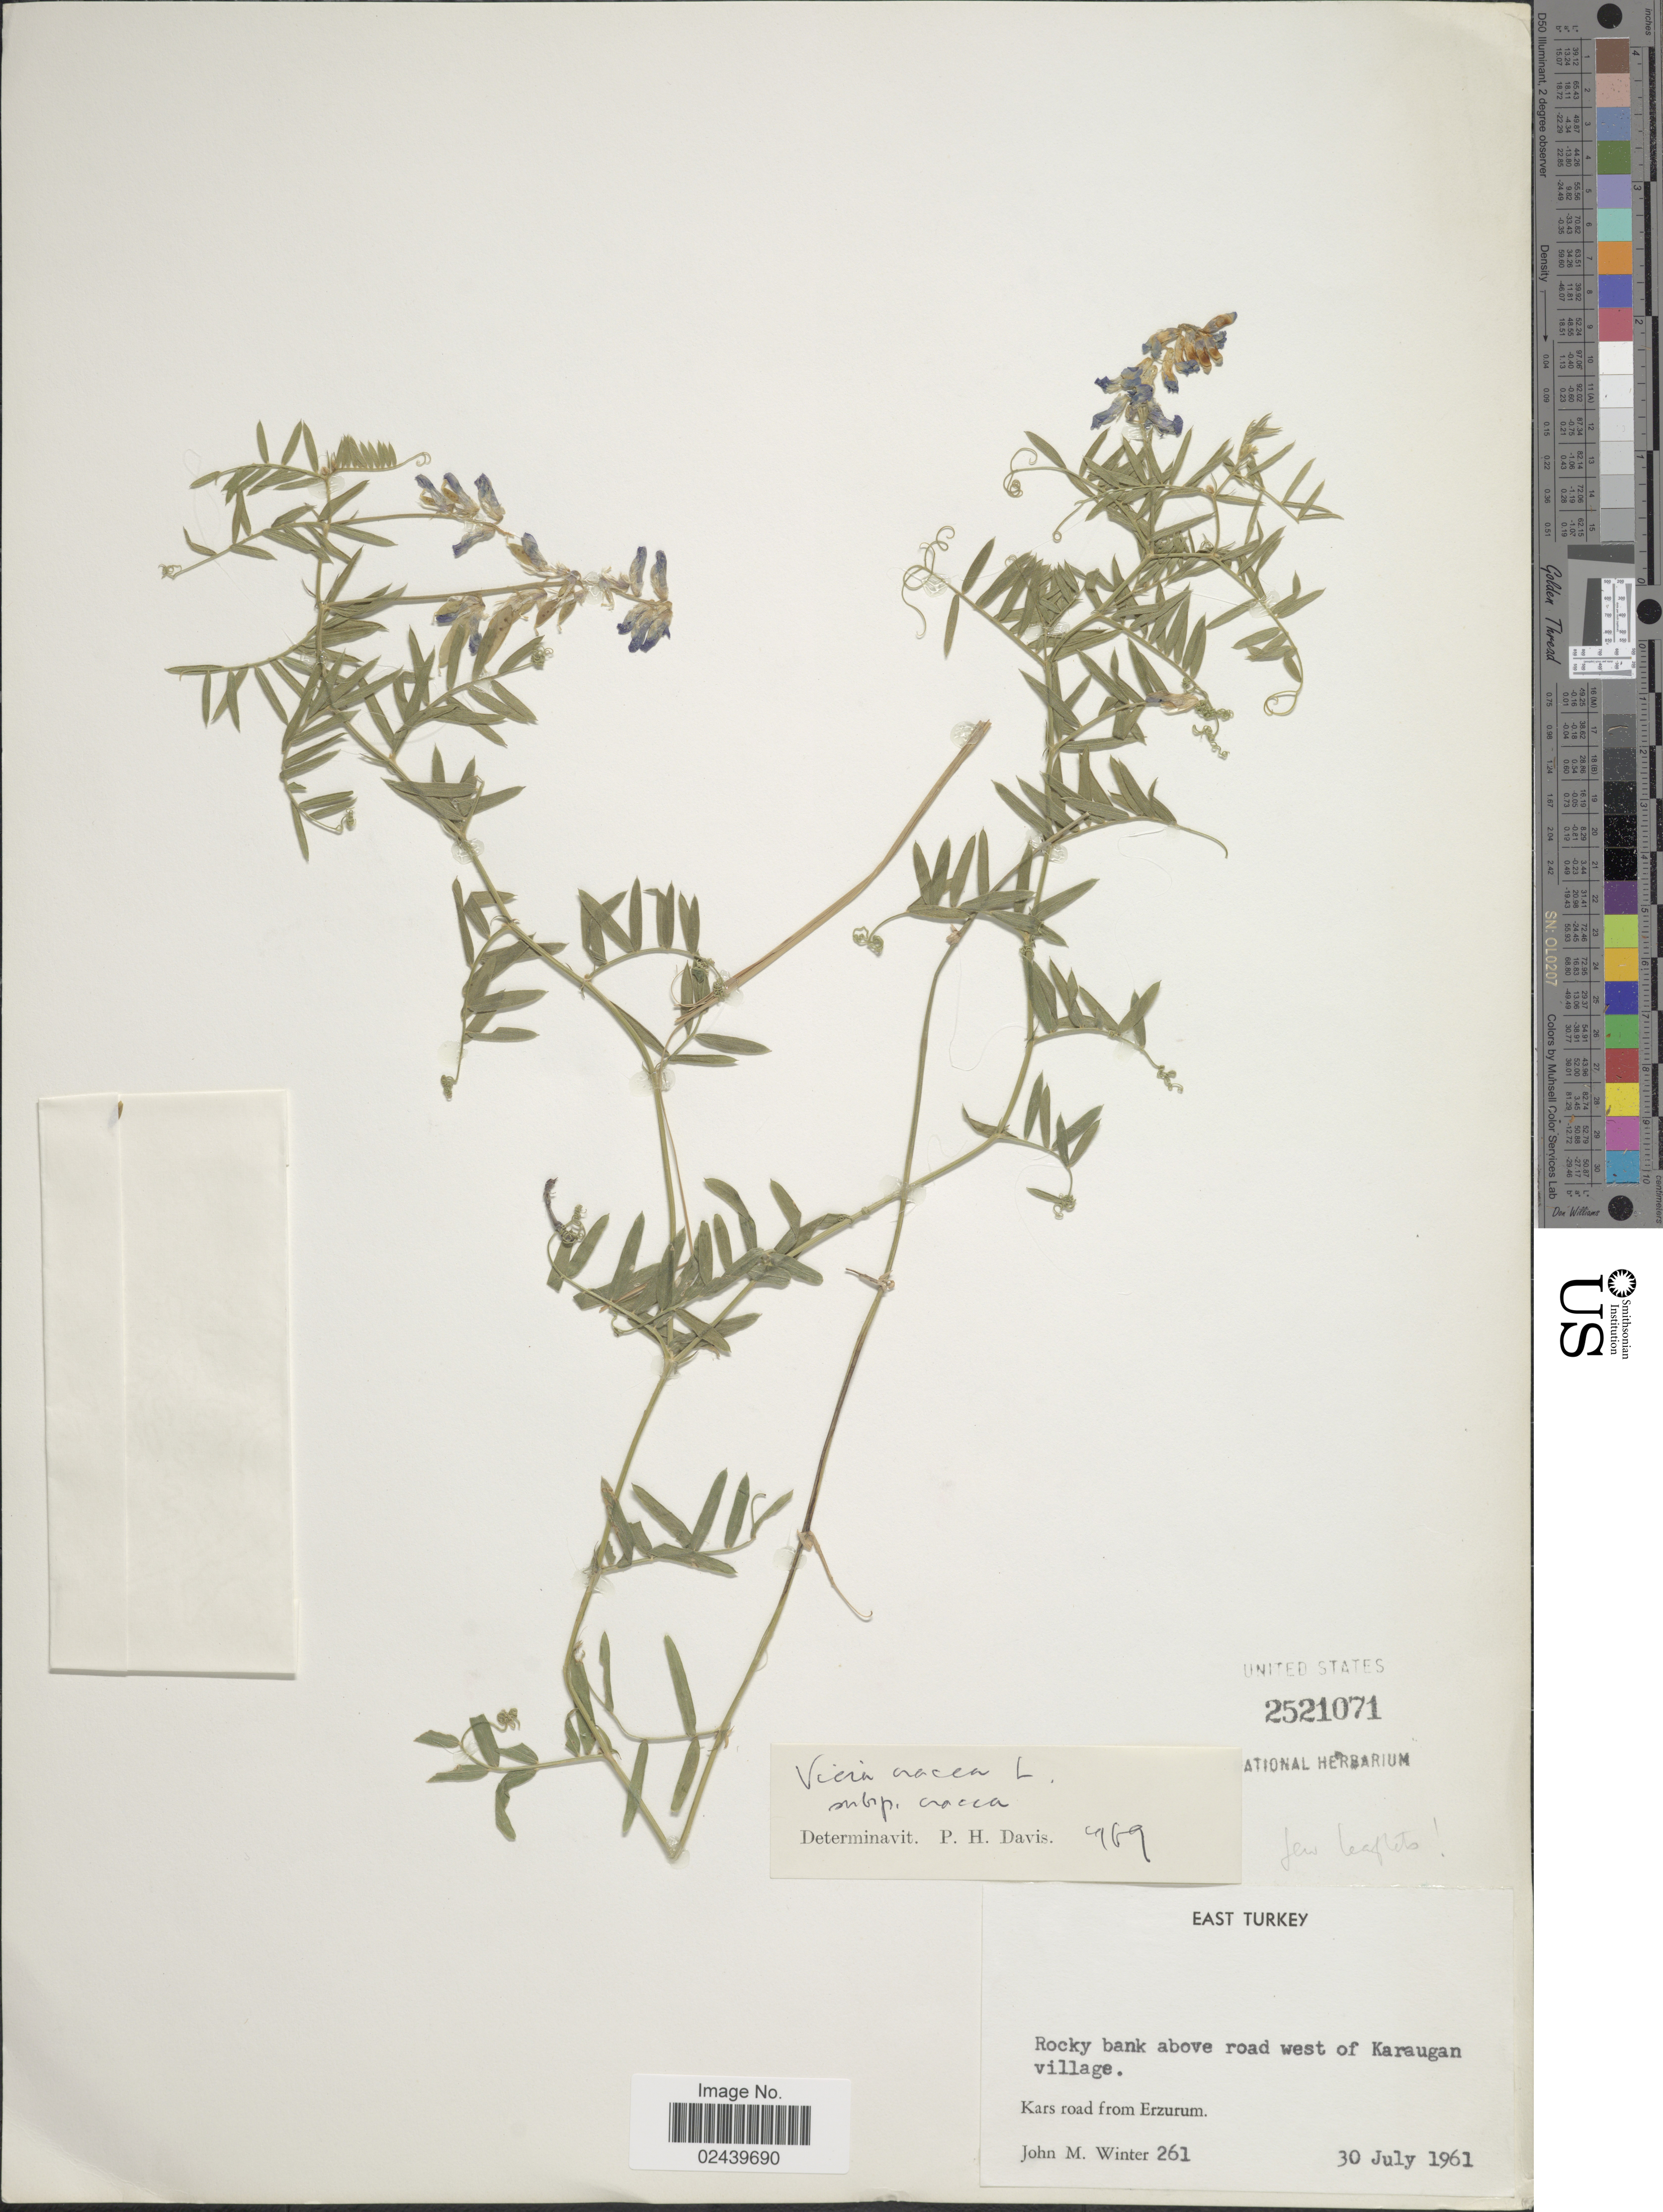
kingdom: Plantae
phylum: Tracheophyta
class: Magnoliopsida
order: Fabales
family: Fabaceae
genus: Vicia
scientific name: Vicia cracca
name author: L.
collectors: J. M. Winter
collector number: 261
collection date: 1961-07-30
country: Turkey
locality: West of Karagaun village. Kars road from Erzurum. East Turkey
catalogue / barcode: US 2521071